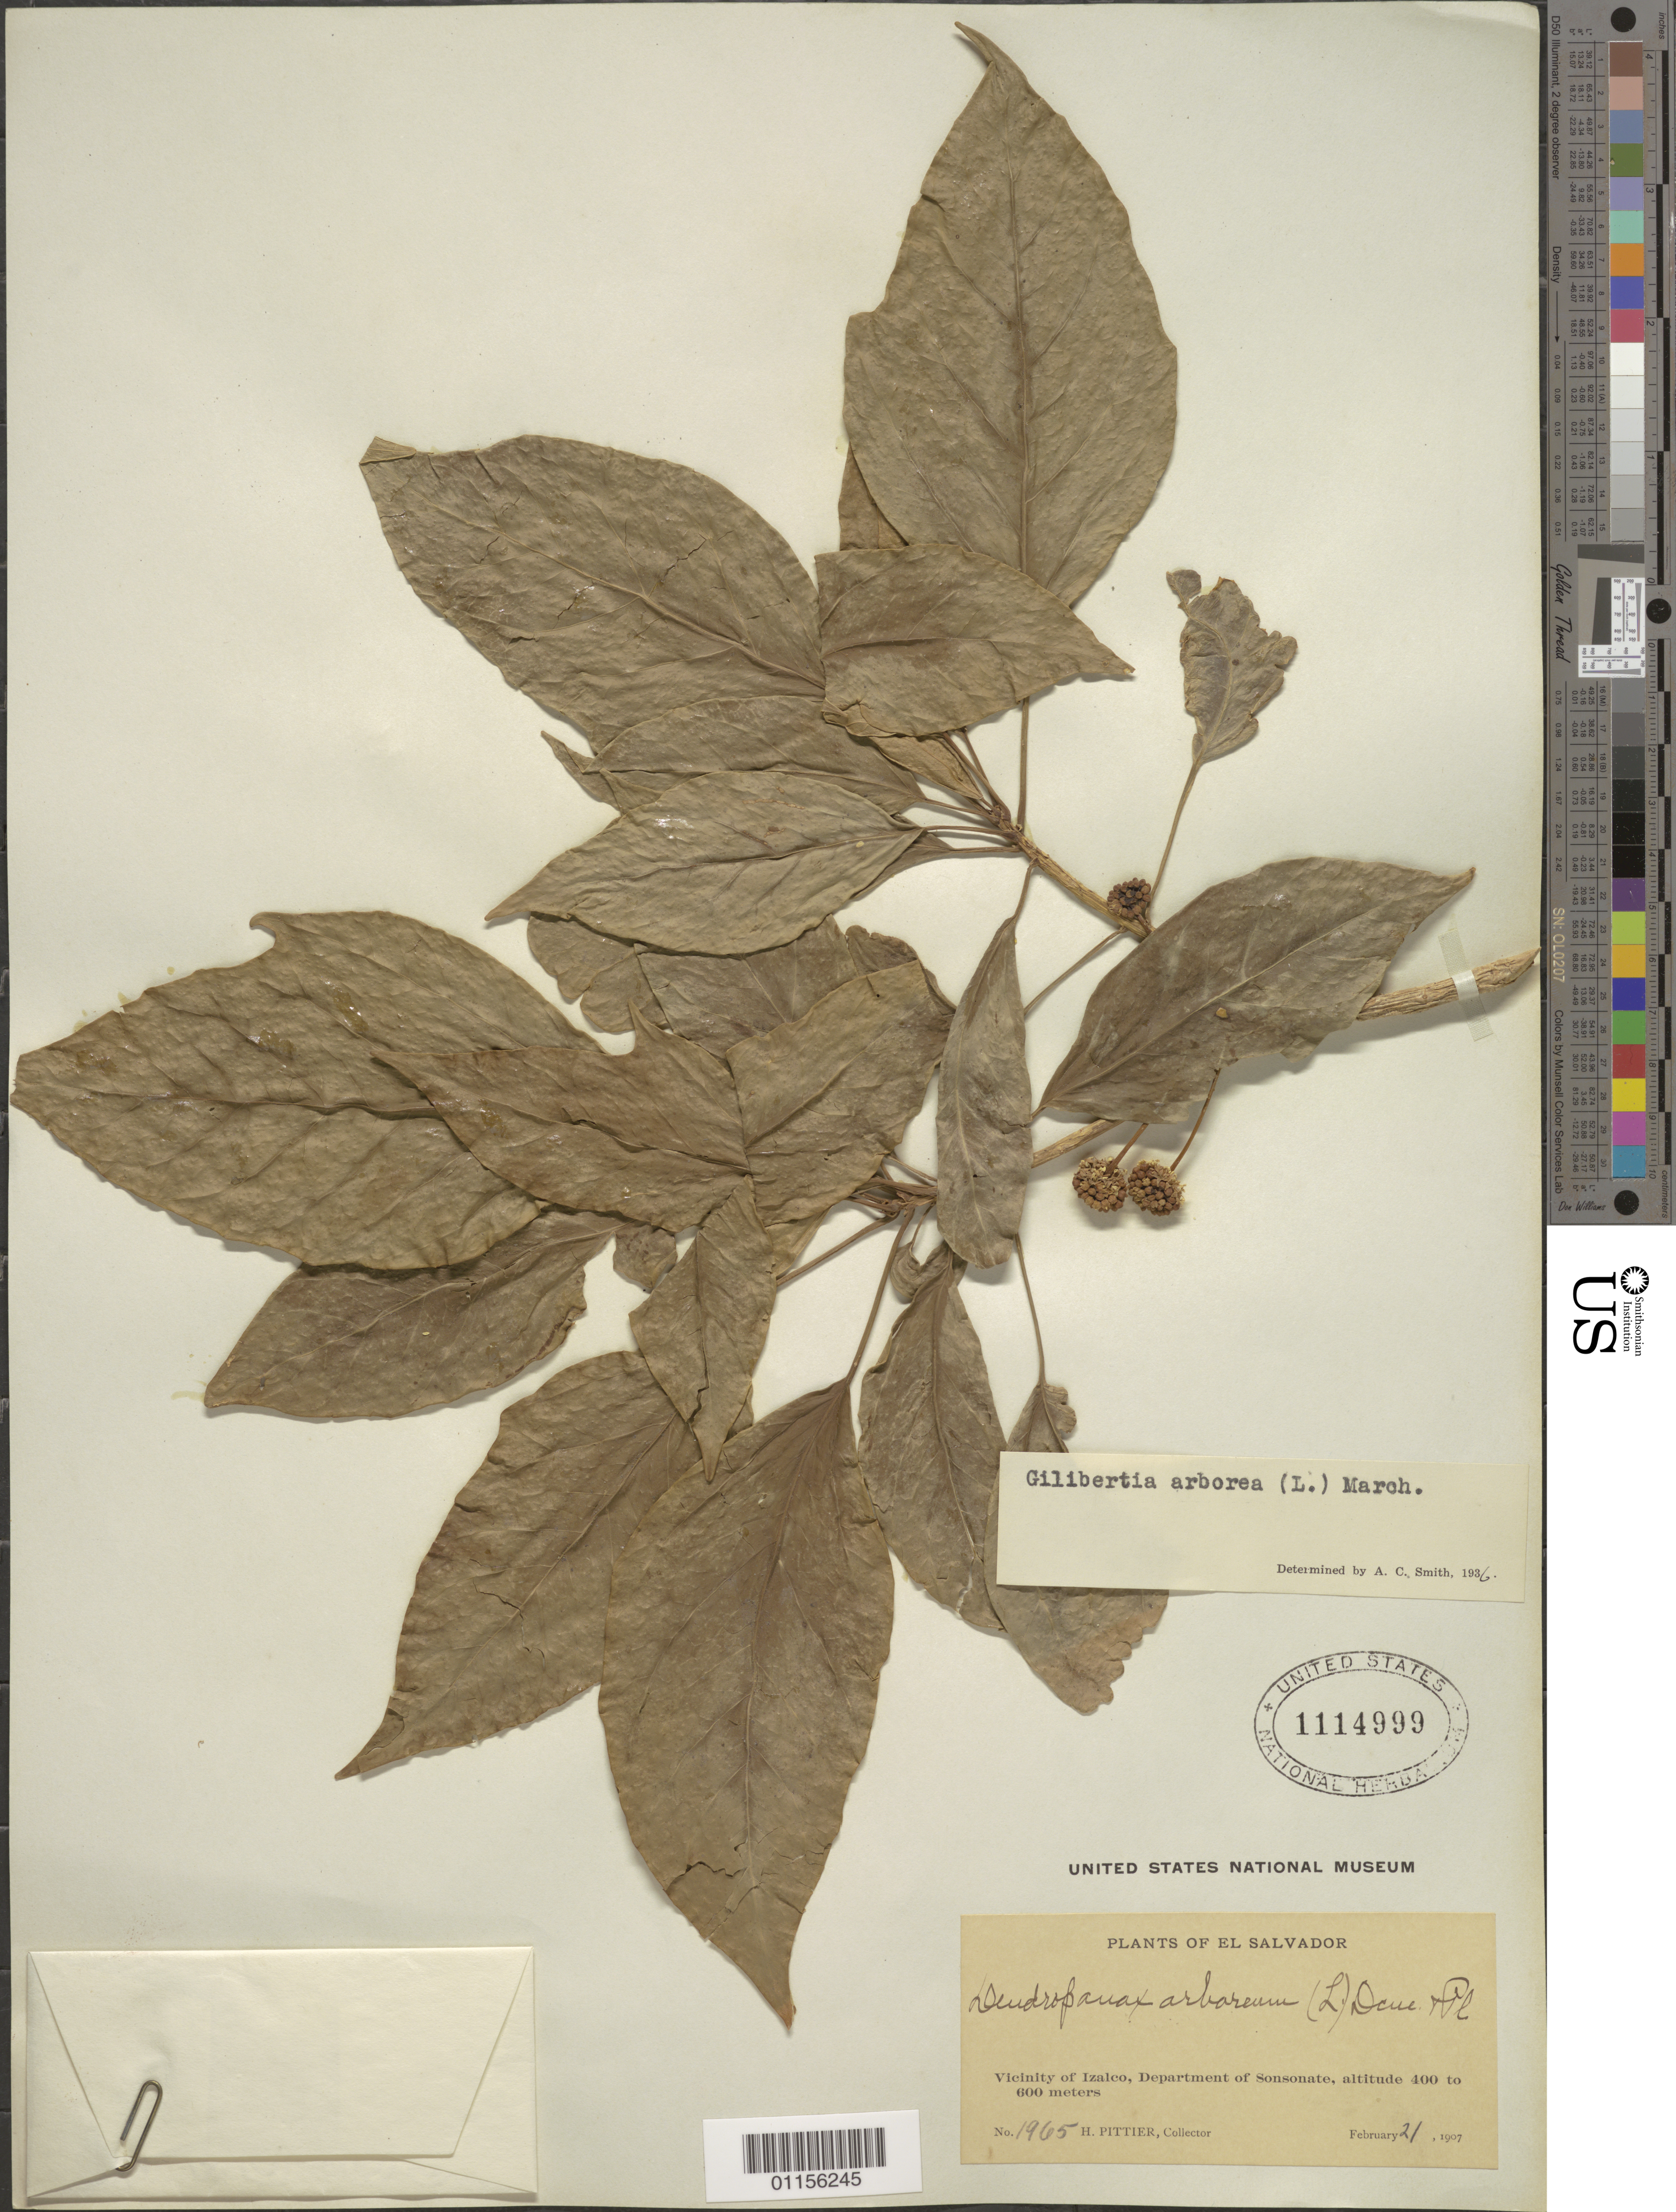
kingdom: Plantae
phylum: Tracheophyta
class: Magnoliopsida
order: Apiales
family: Araliaceae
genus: Dendropanax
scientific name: Dendropanax arboreus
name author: (L.) Decne. & Planch.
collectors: H. F. Pittier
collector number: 1965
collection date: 1907-02-21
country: El Salvador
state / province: Sonsonate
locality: Vicinity of Izalco.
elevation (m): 400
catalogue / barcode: US 1114999